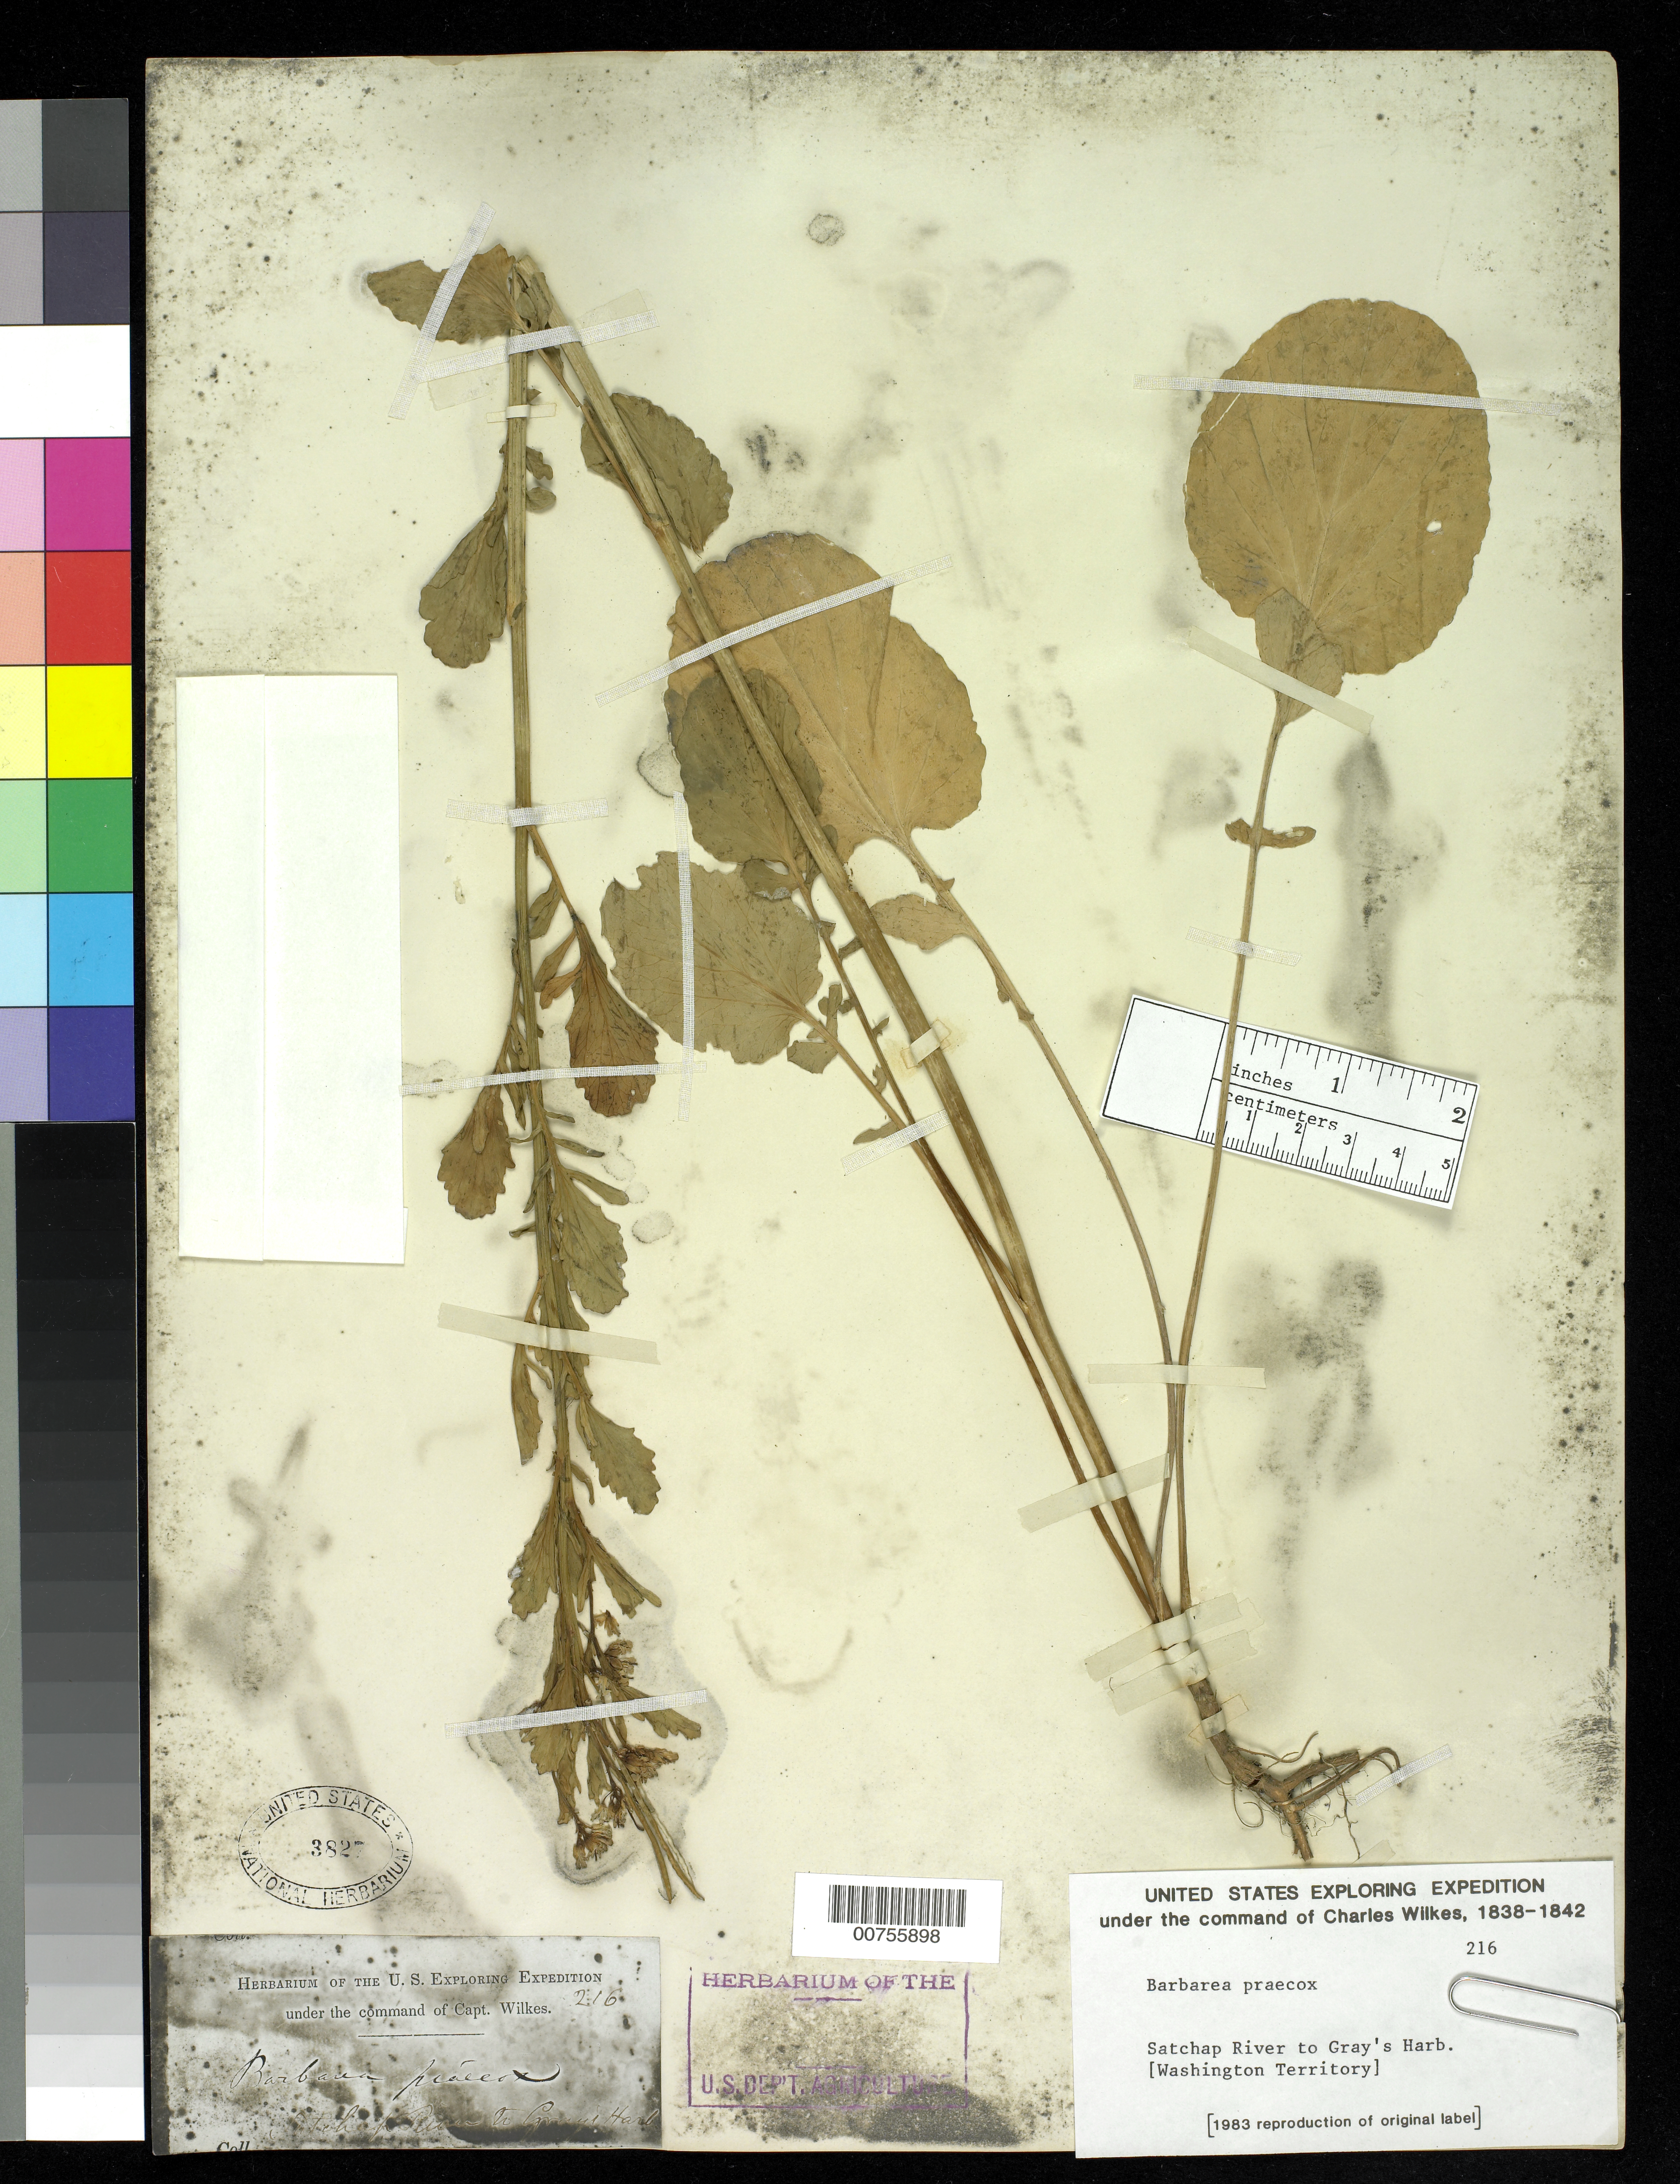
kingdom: Plantae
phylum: Tracheophyta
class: Magnoliopsida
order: Brassicales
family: Brassicaceae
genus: Barbarea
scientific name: Barbarea praecox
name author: (Sm.) W.T. Aiton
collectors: Wilkes Explor. Exped.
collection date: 1838/1842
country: United States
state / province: Washington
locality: Satchap River to Gray's Harbor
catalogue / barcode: US 3827